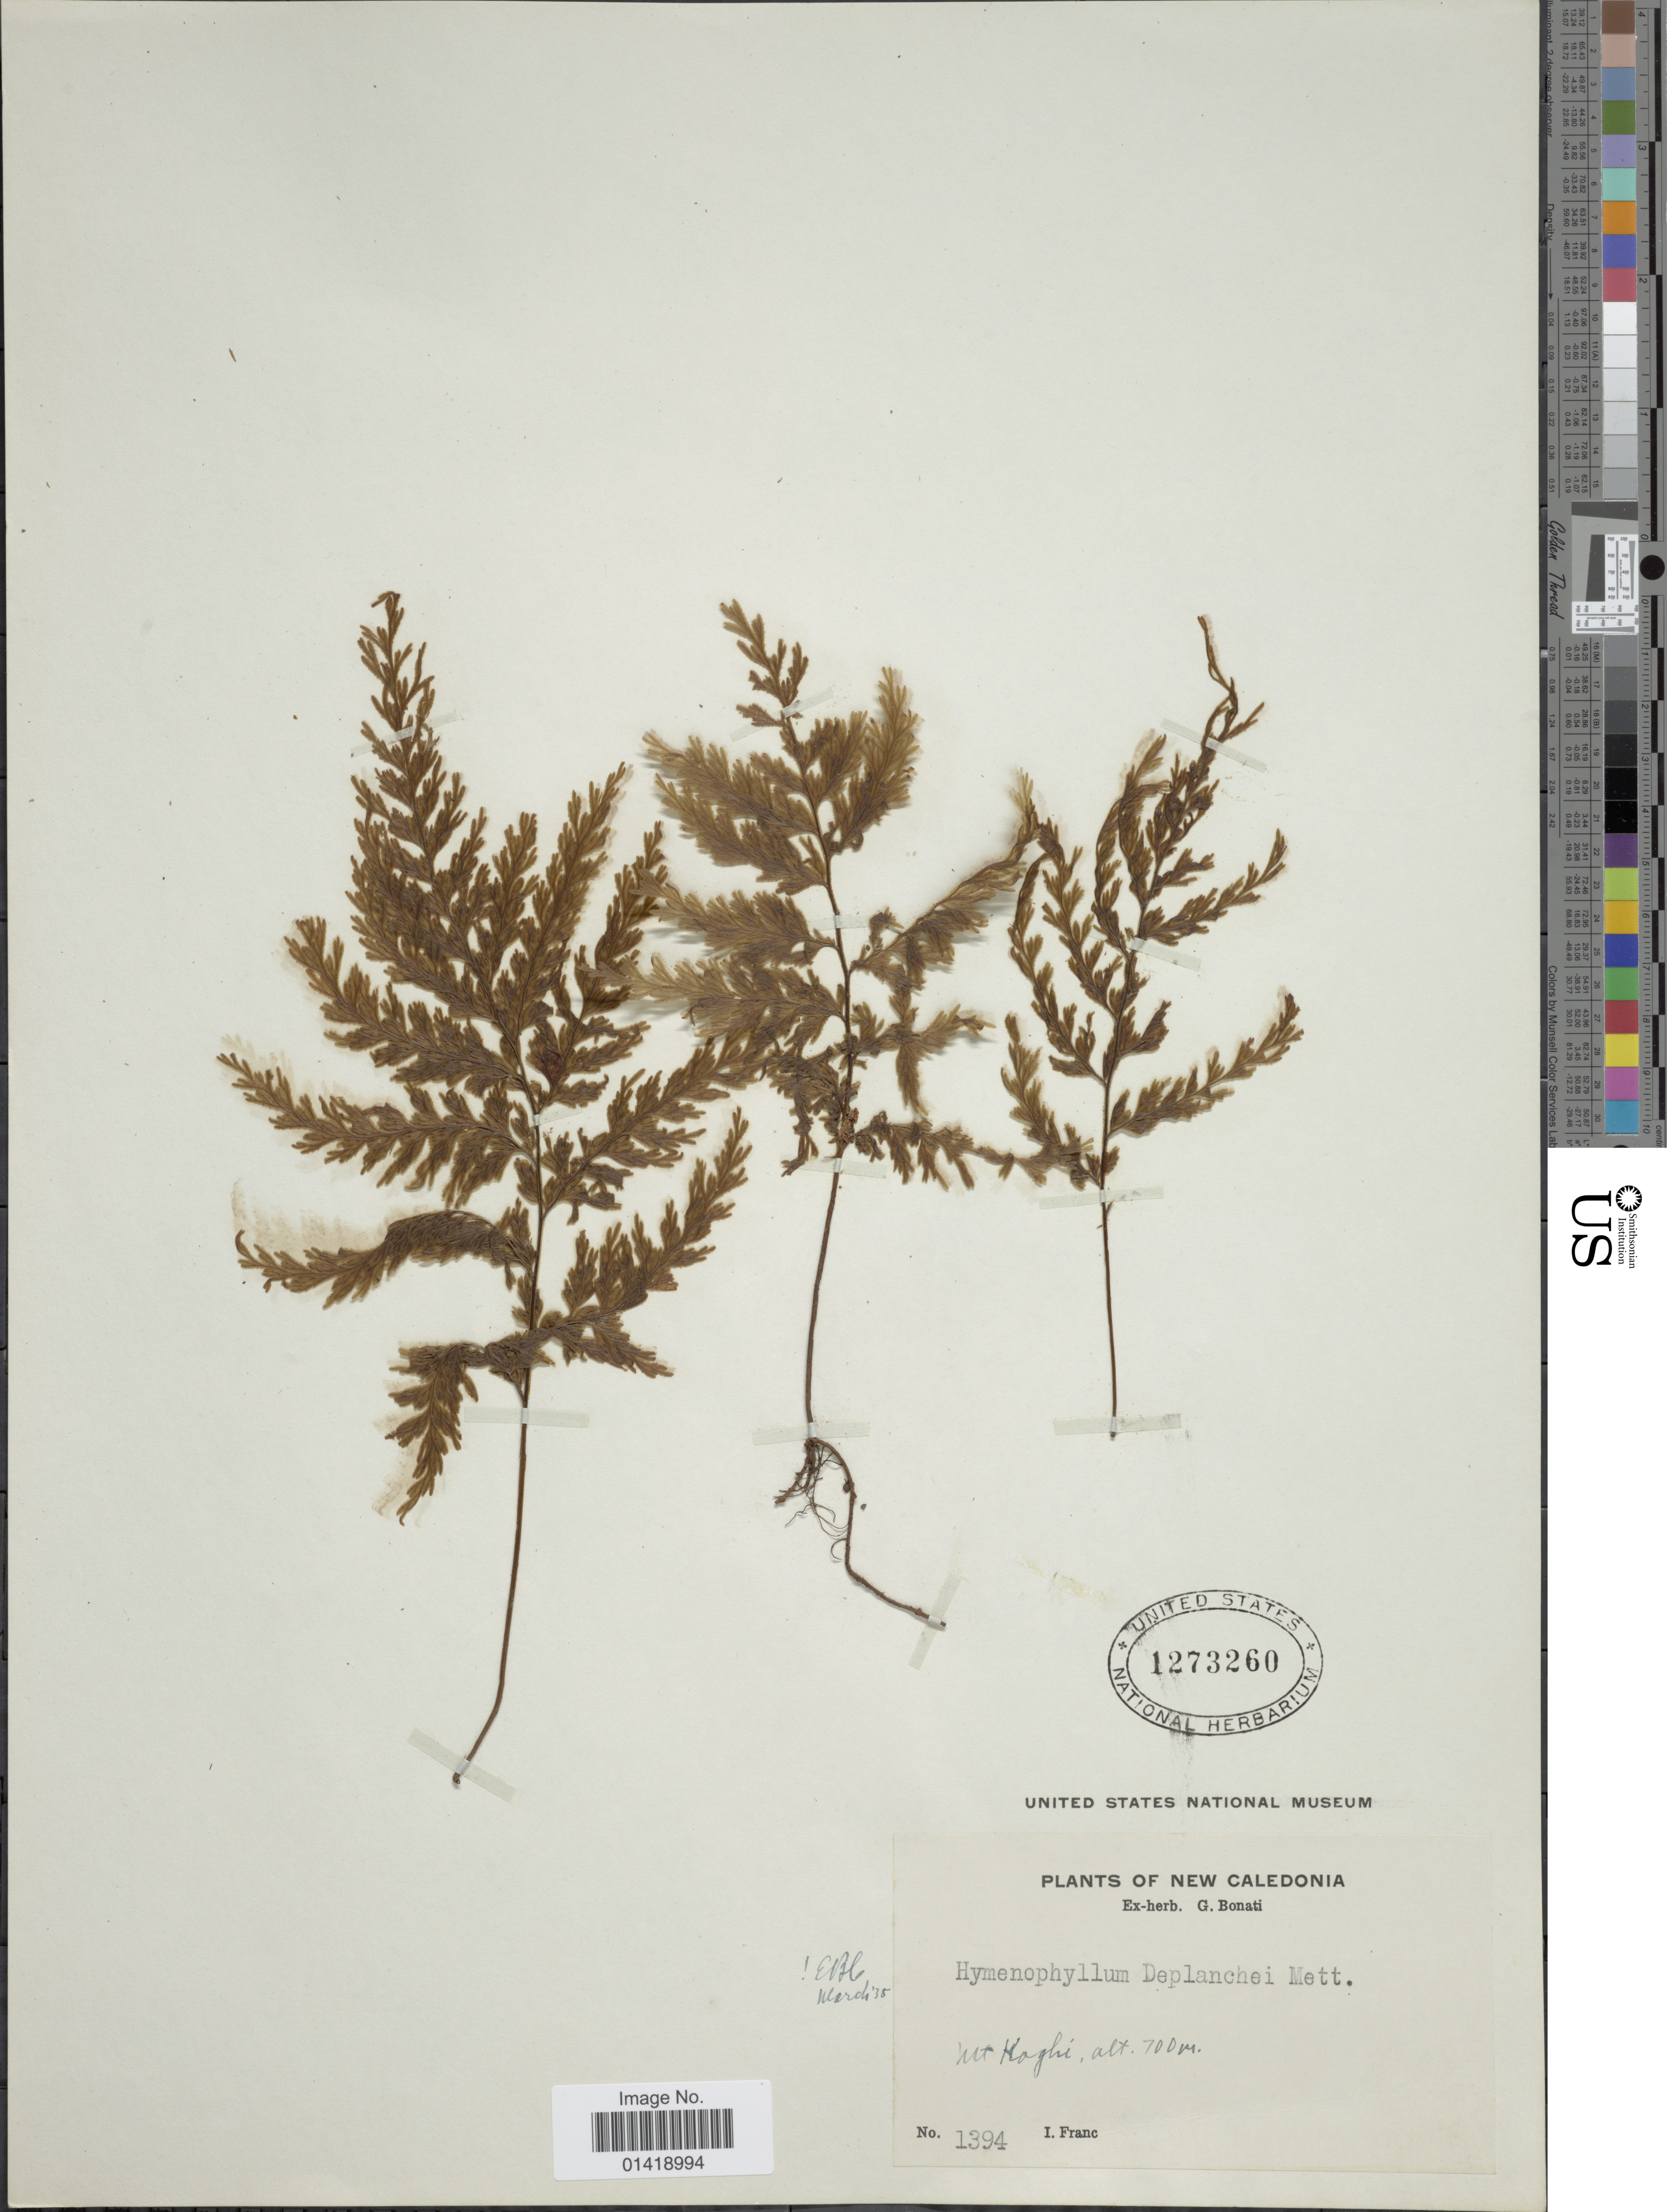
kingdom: Plantae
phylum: Tracheophyta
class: Polypodiopsida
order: Hymenophyllales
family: Hymenophyllaceae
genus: Hymenophyllum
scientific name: Hymenophyllum deplanchei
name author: Mett. ex Kuhn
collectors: I. Franc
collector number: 1394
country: New Caledonia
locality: Mt Hoghi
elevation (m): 700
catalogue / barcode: US 1273260